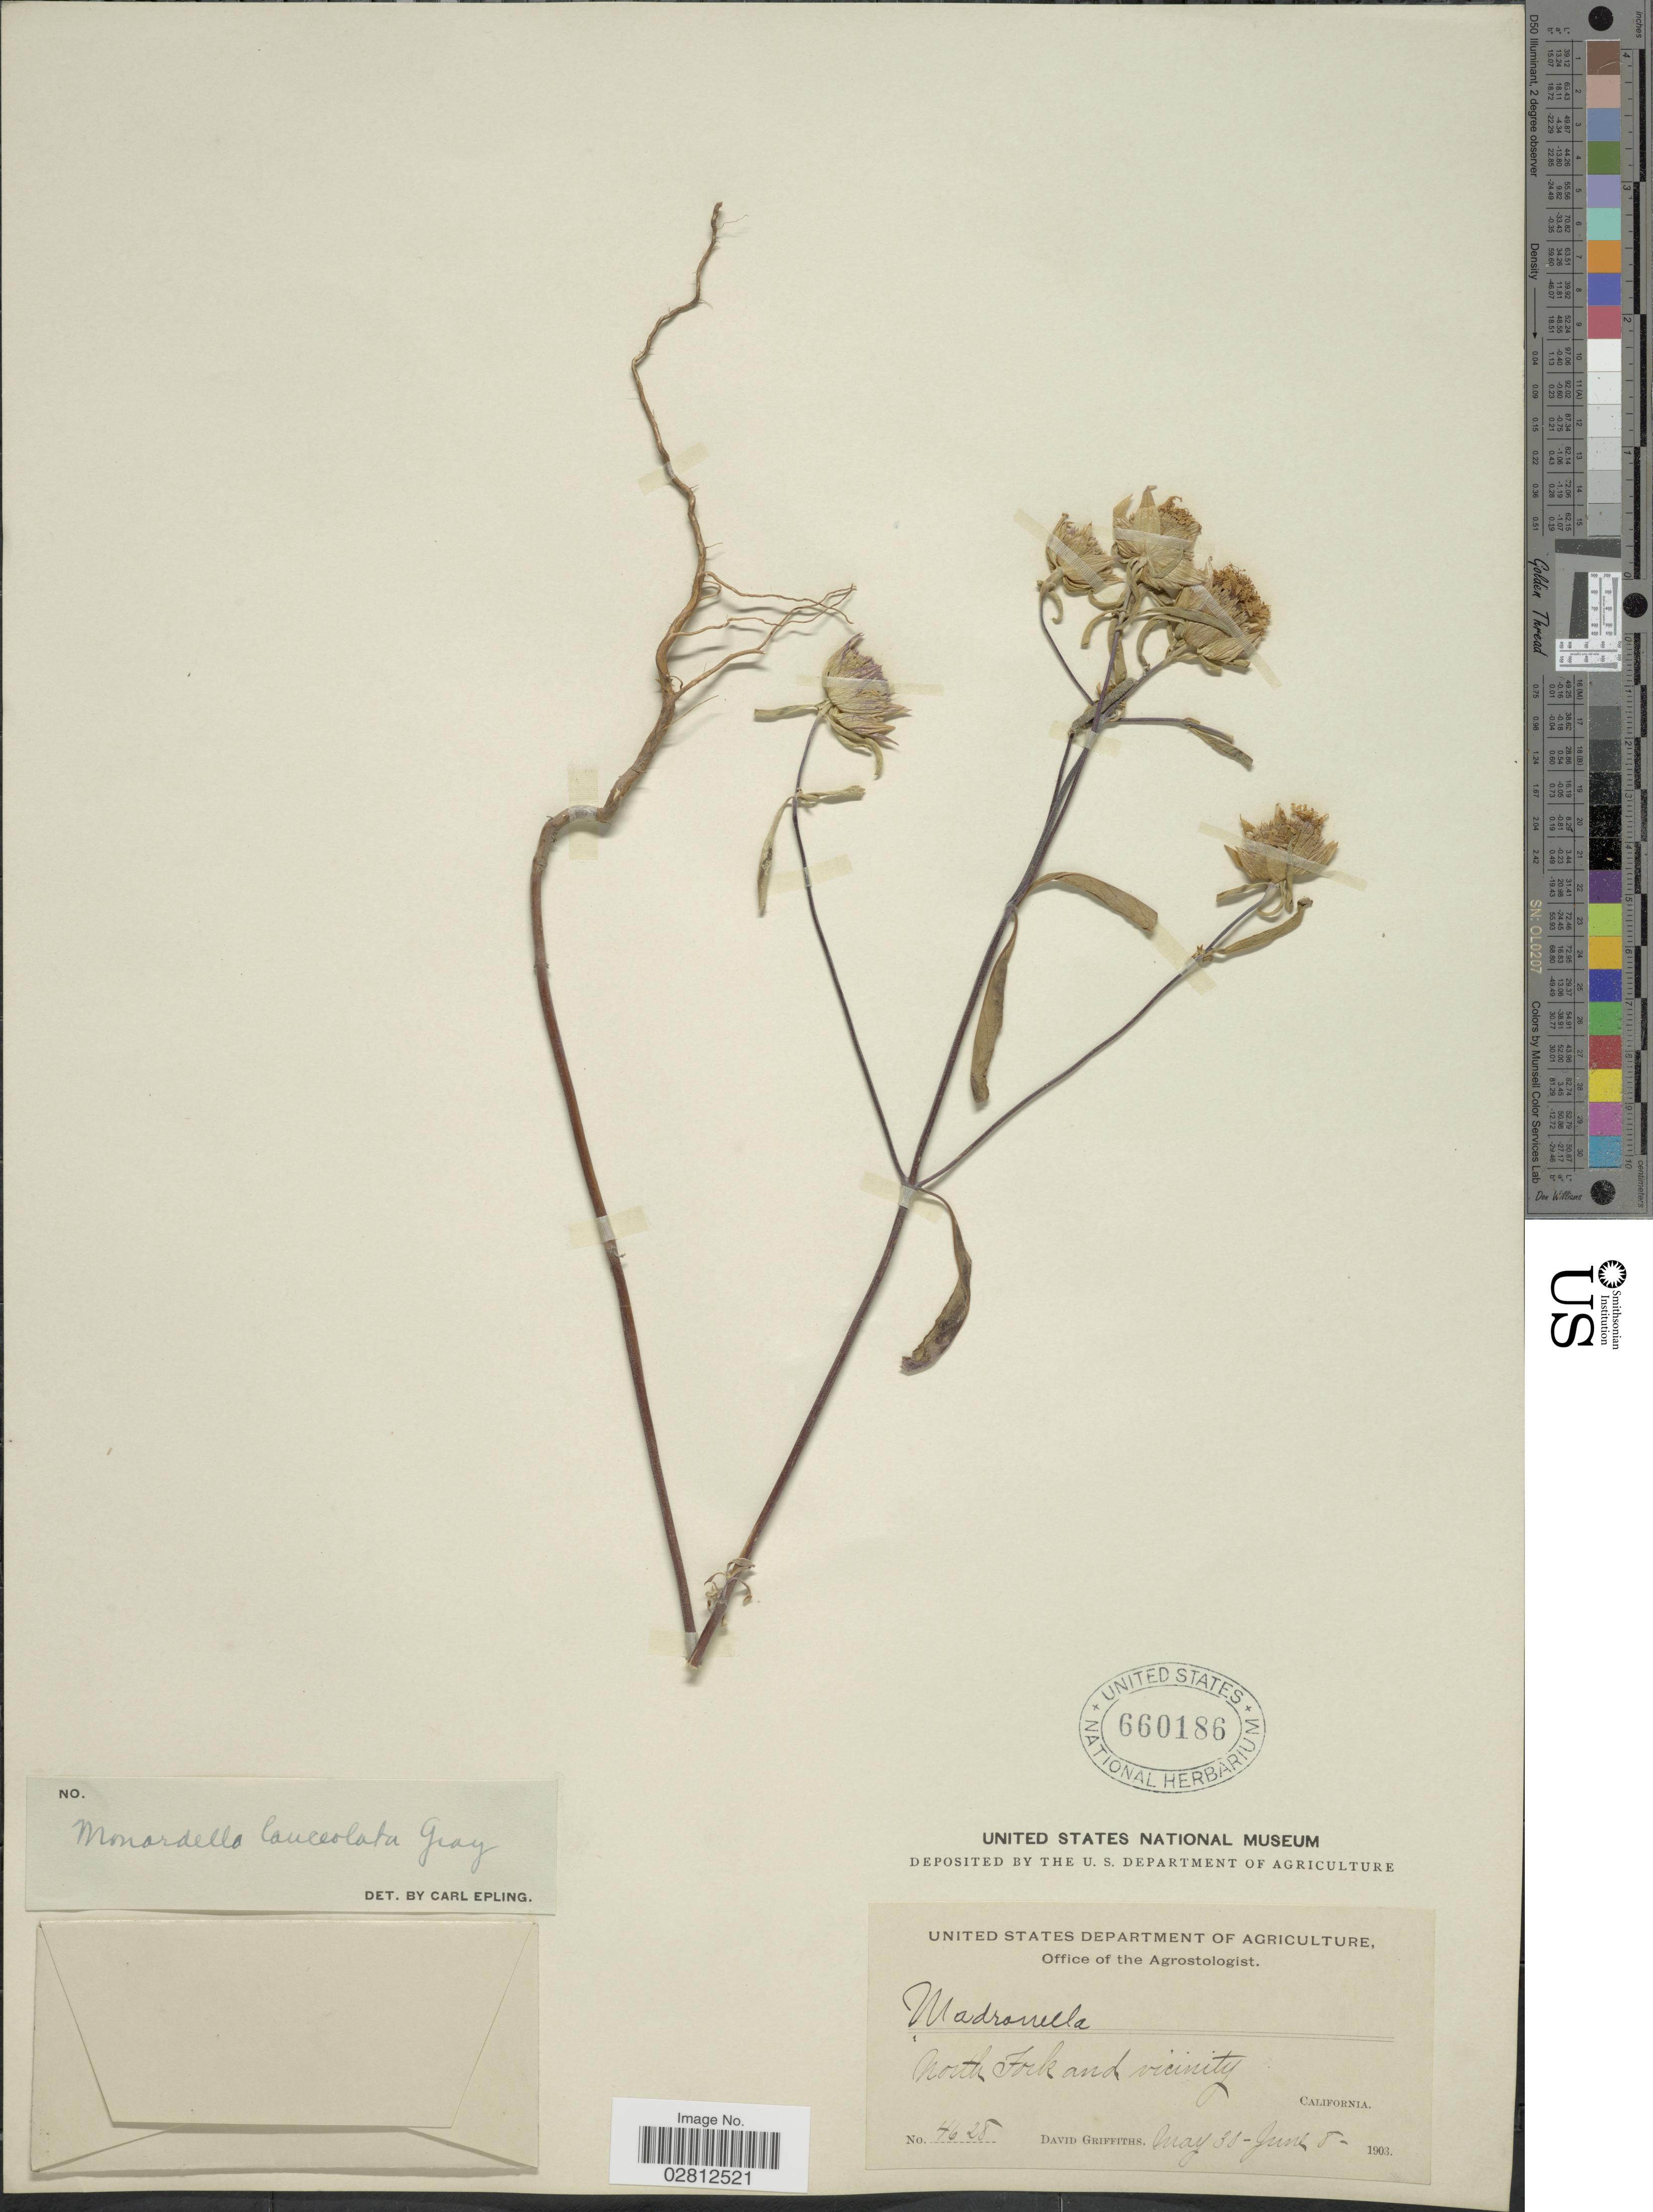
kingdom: Plantae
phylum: Tracheophyta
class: Magnoliopsida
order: Lamiales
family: Lamiaceae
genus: Monardella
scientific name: Monardella lanceolata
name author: A. Gray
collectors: D. Griffiths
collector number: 4628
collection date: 1903-05-30/1903-06-08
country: United States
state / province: California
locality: North Fork and vicinity.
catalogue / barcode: US 660186